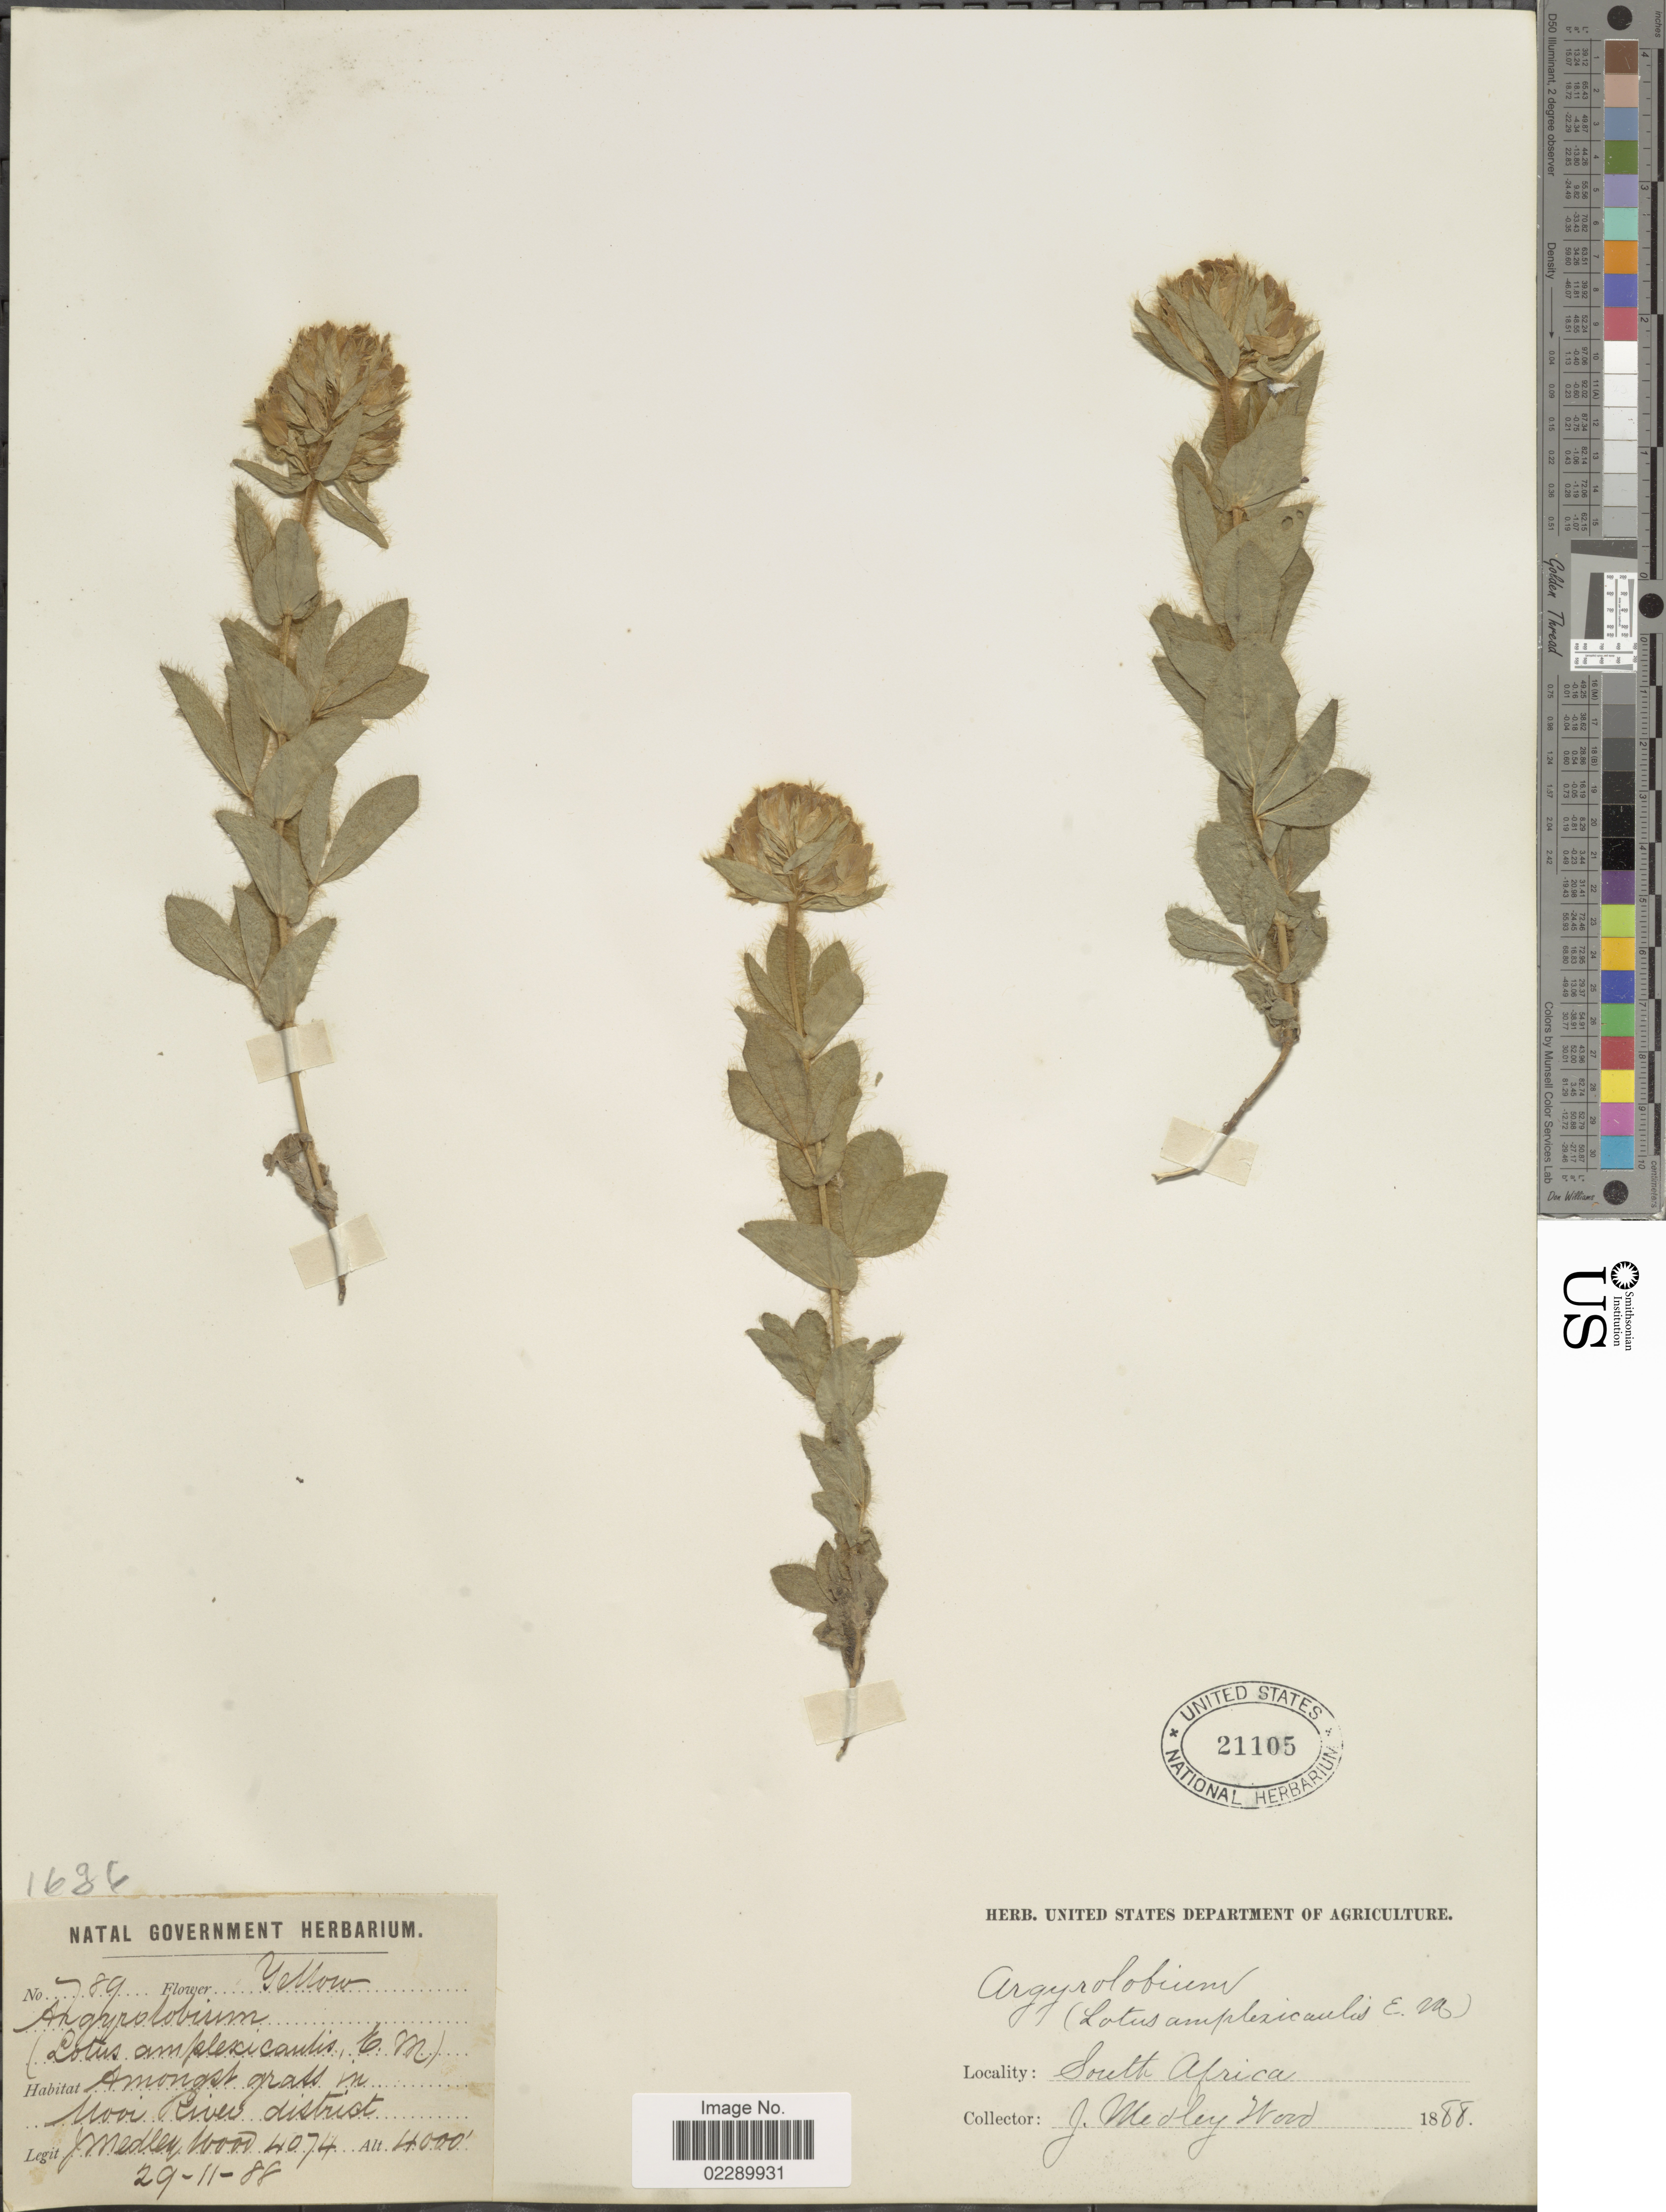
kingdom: Plantae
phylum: Tracheophyta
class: Magnoliopsida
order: Fabales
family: Fabaceae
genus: Argyrolobium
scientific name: Argyrolobium sp.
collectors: J. Medley Wood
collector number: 4074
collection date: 1888-11-29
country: South Africa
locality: Amongst grass in Mooi River district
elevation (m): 1219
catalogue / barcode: US 21105